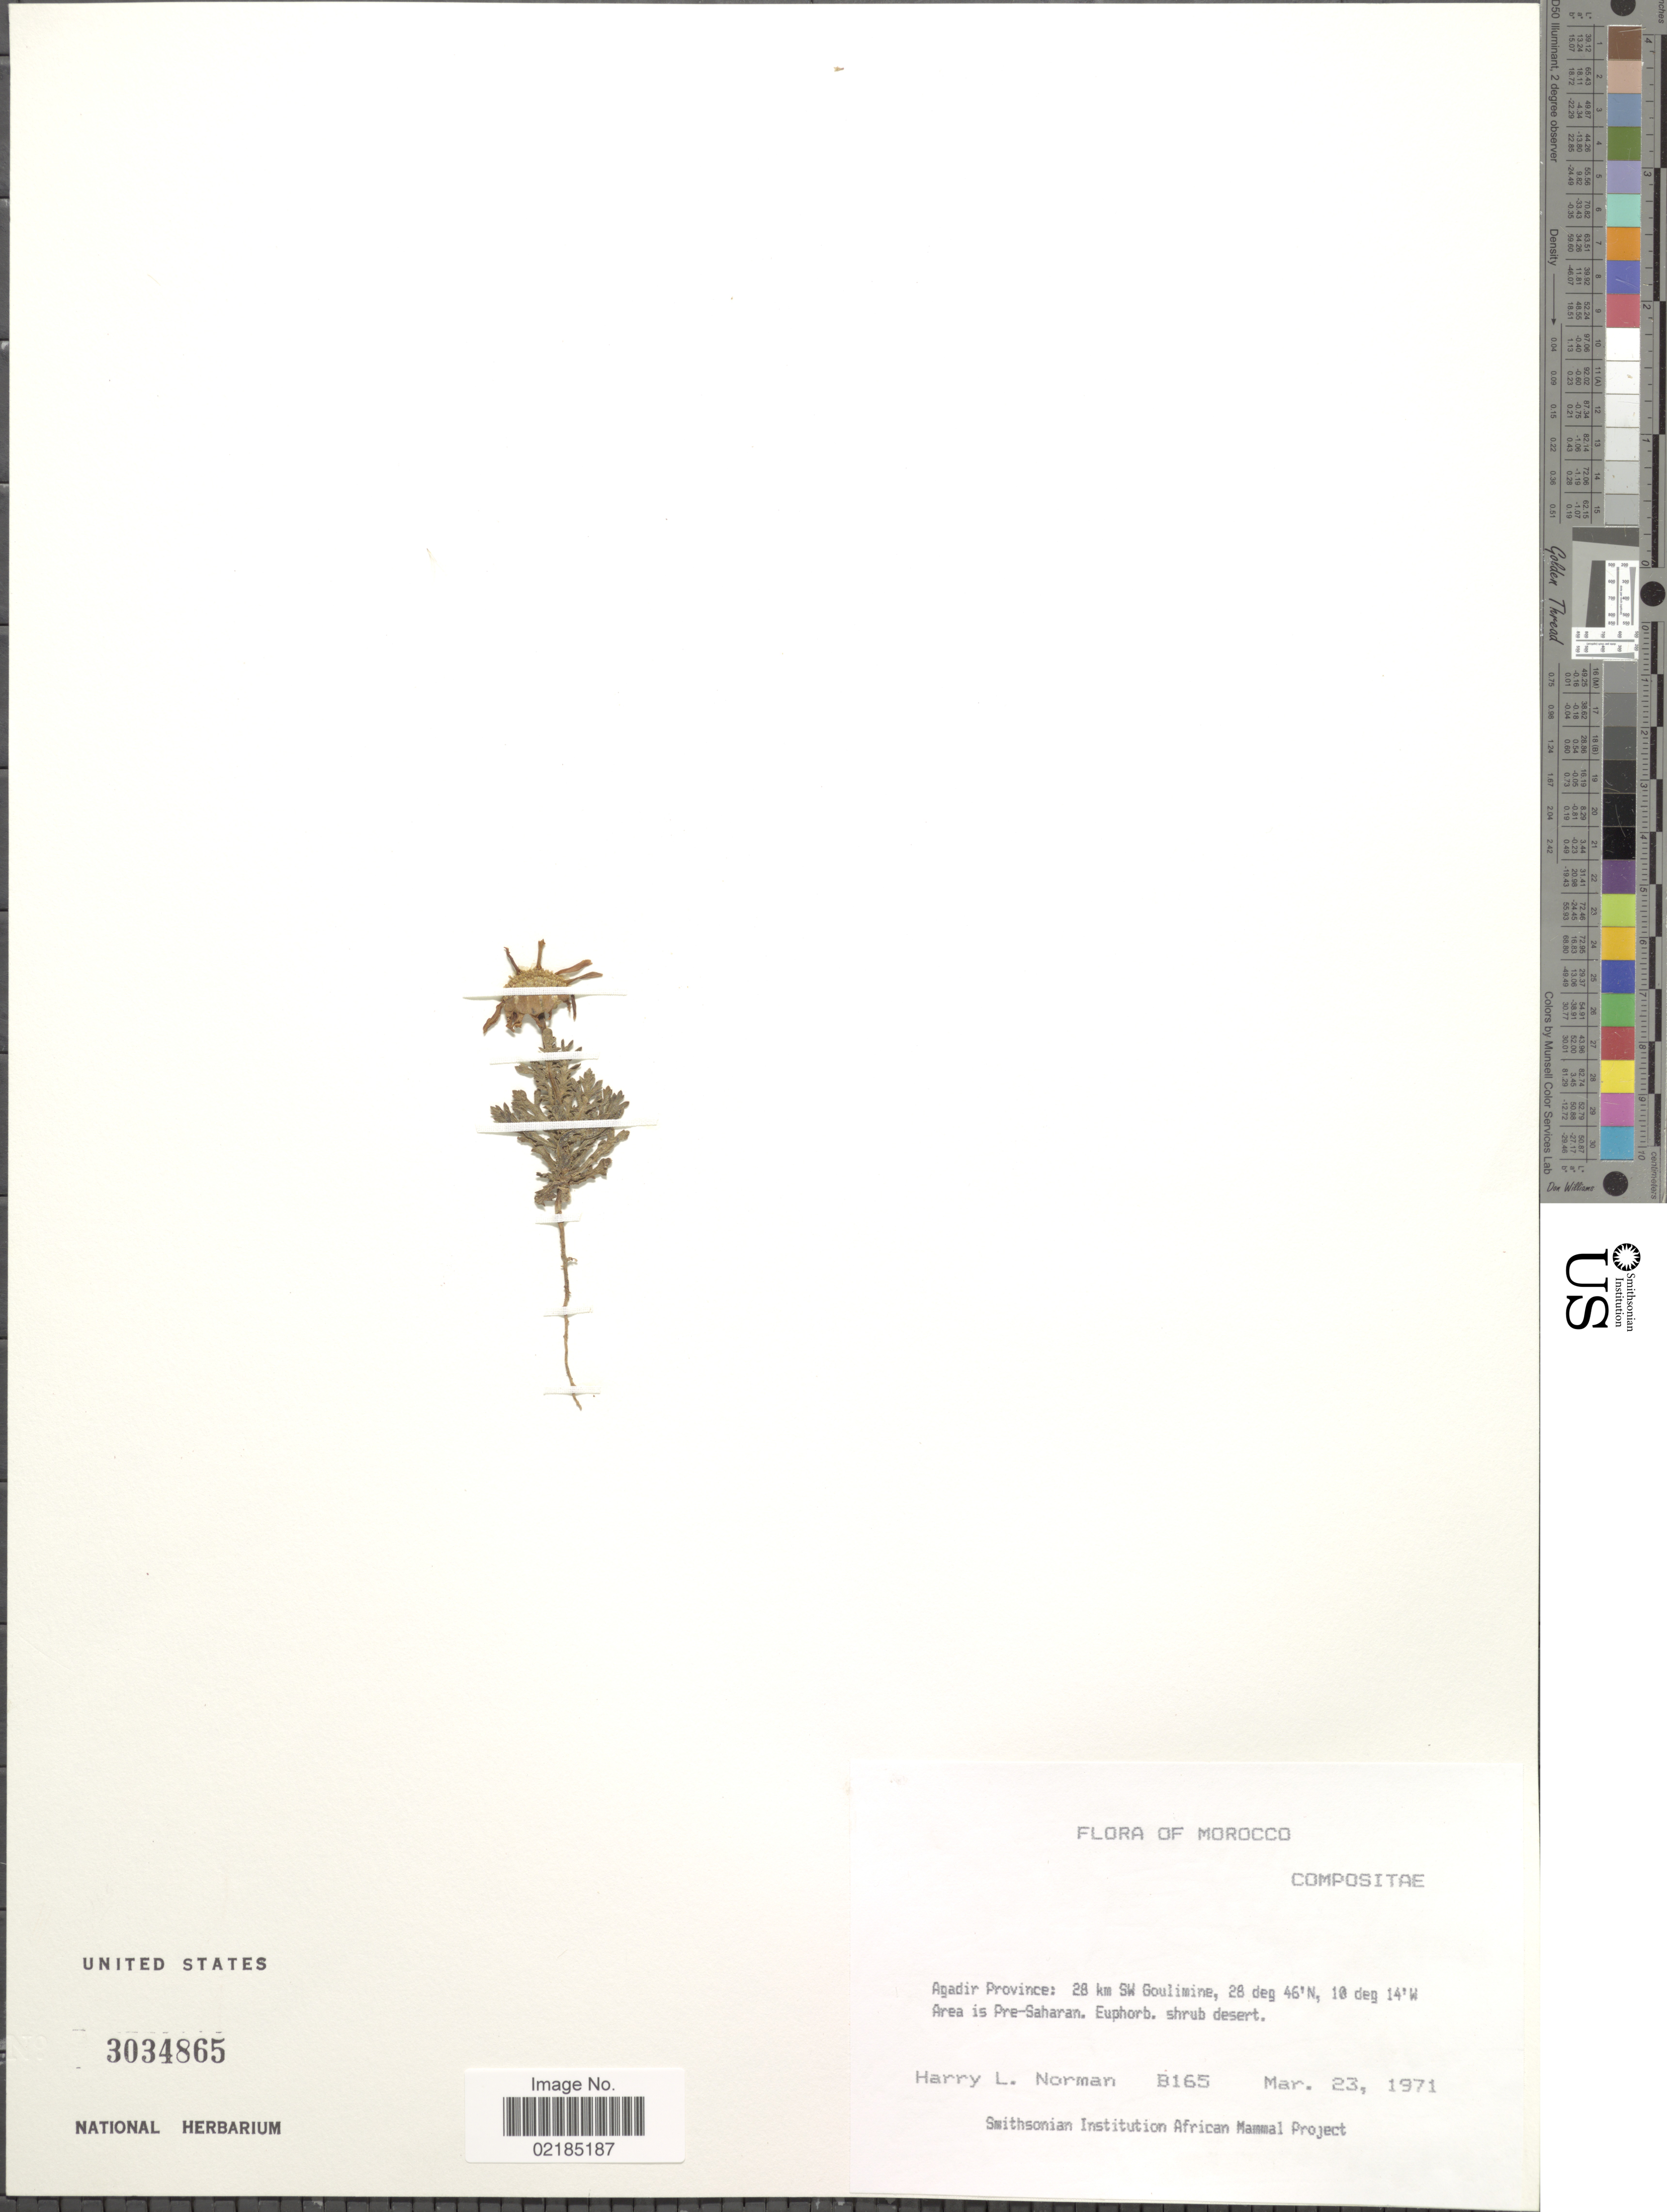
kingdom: Plantae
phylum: Tracheophyta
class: Magnoliopsida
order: Asterales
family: Asteraceae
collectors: Norman, H.L.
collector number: B165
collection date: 1971-03-23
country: Morocco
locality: Agadir Province: 28 km SW Goulimine, Area is Pre-Saharan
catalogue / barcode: US 3034865